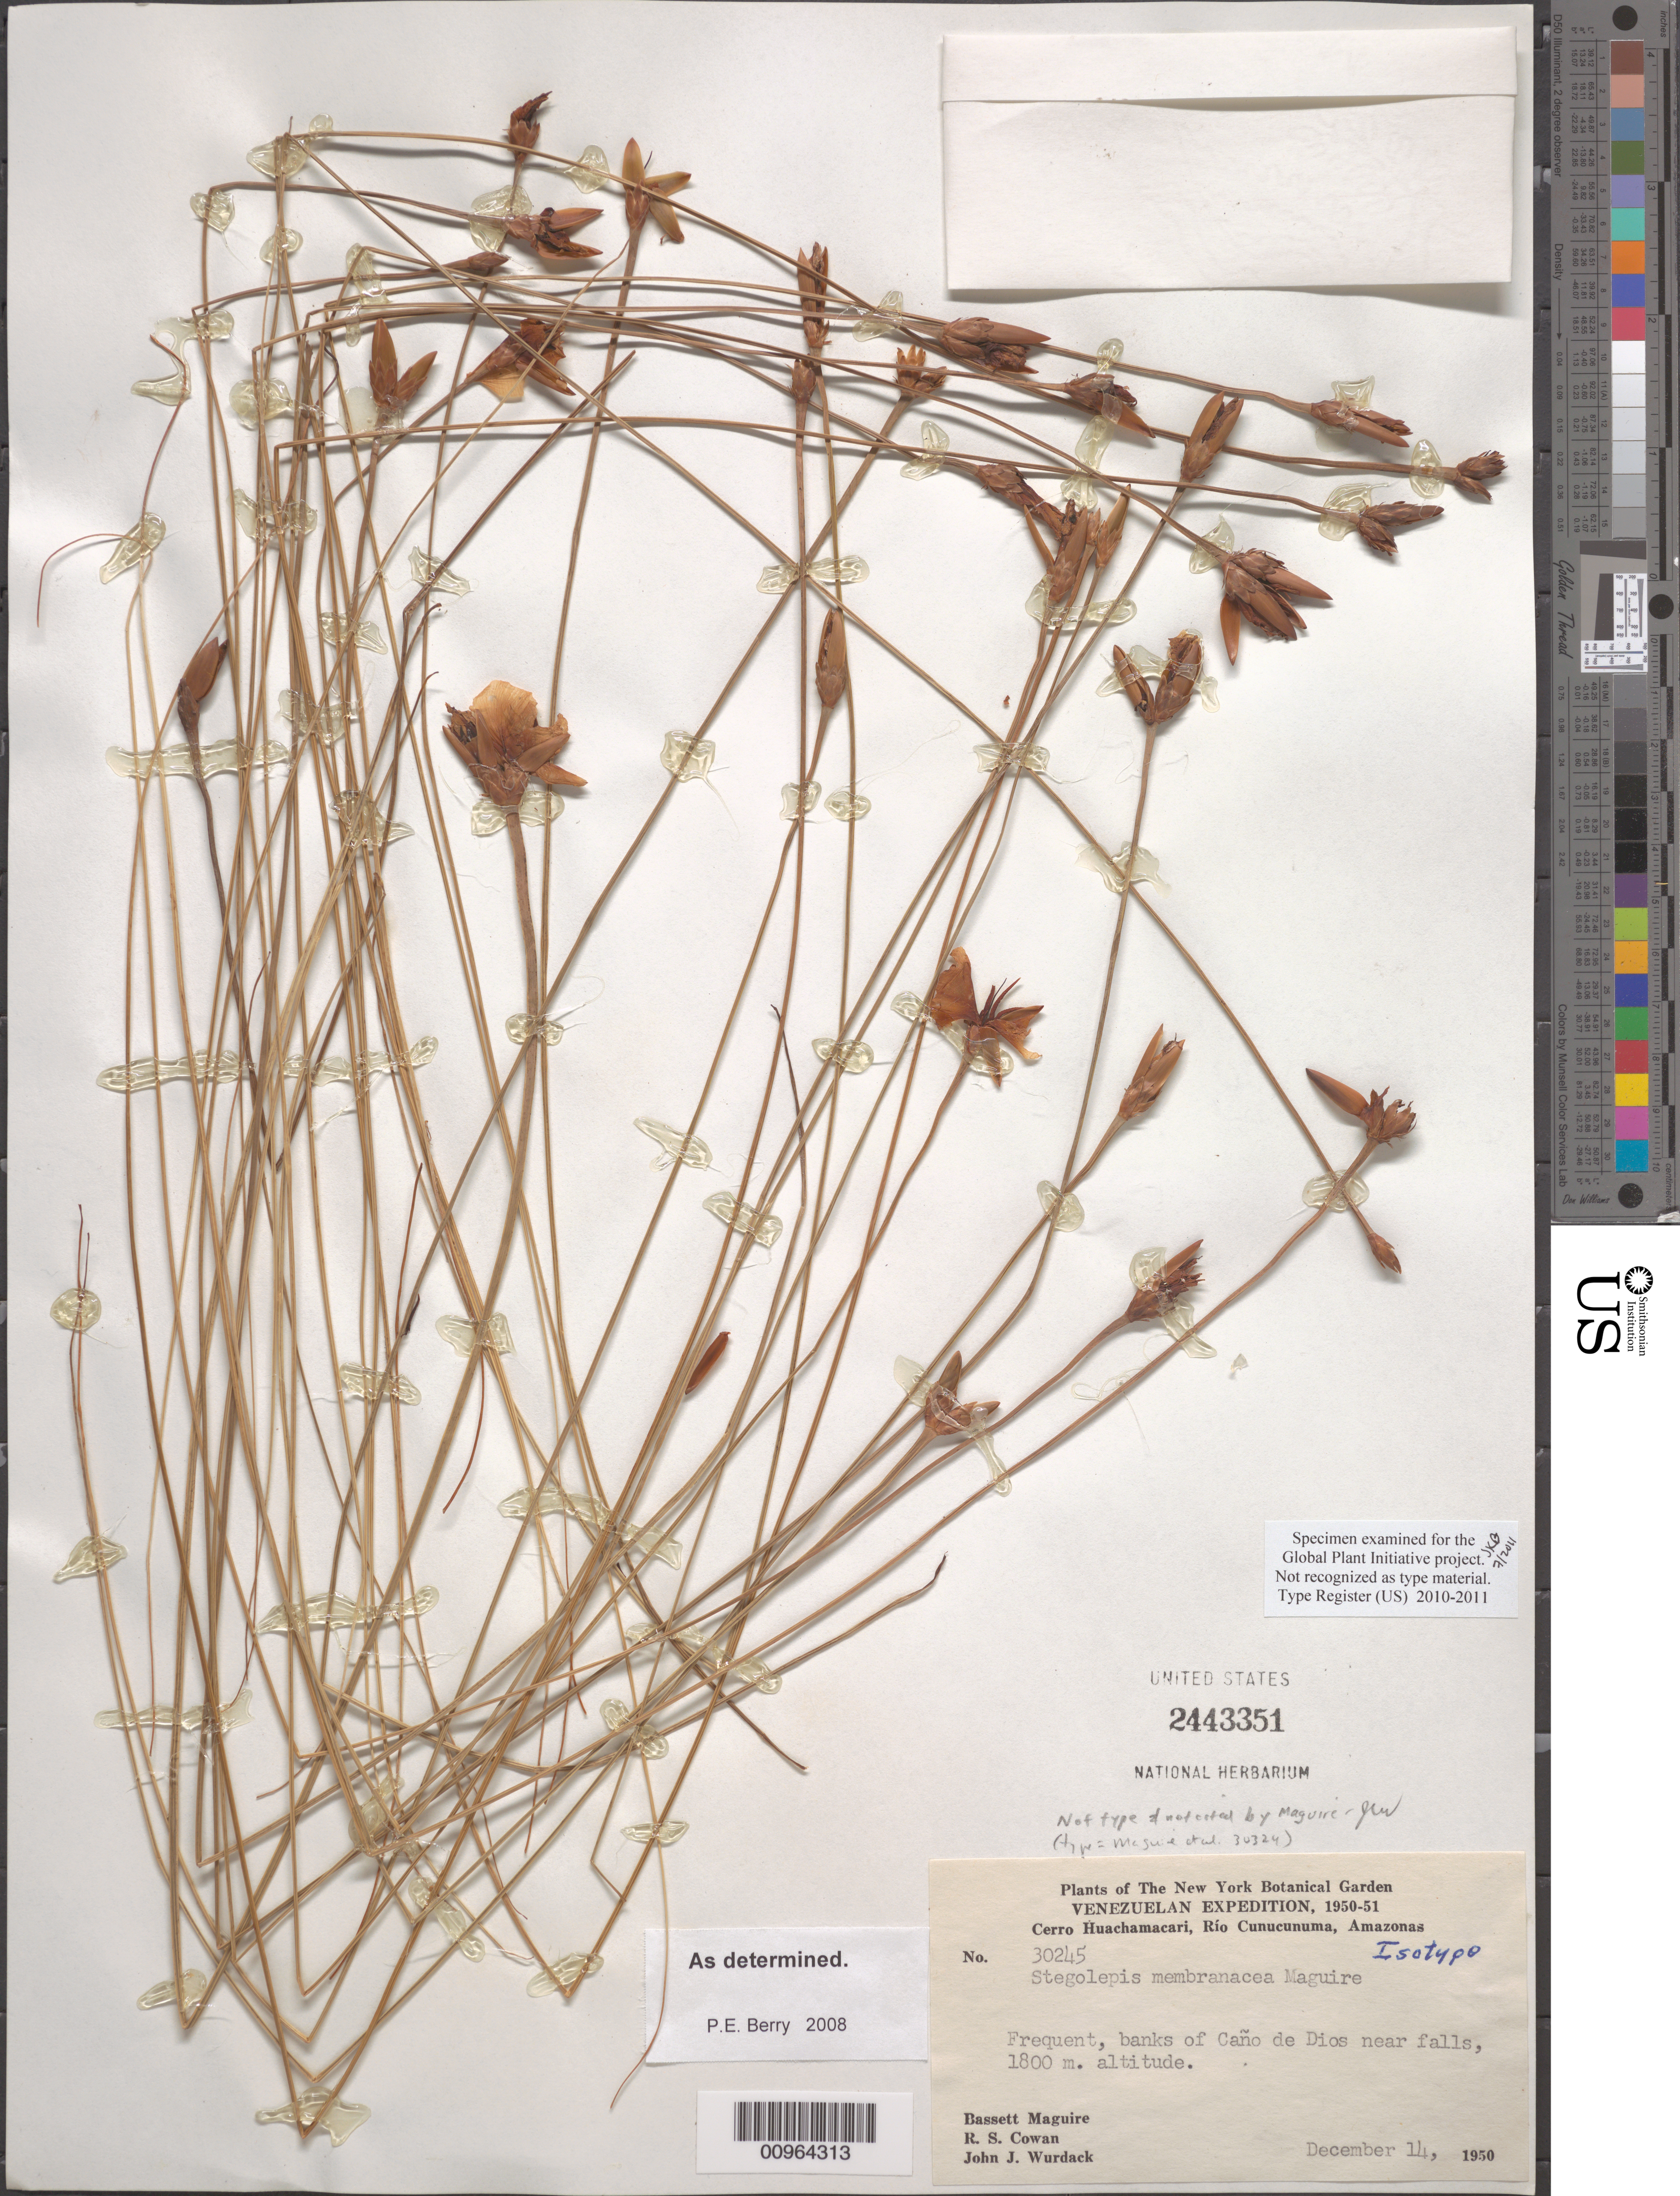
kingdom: Plantae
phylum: Tracheophyta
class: Liliopsida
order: Poales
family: Rapateaceae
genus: Stegolepis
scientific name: Stegolepis membranacea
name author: Maguire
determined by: Berry, P. E., (WIS), University of Wisconsin - Madison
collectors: B. Maguire, R. S. Cowan & J. J. Wurdack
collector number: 30245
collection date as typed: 14-Dec-50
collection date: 1950-12-14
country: Venezuela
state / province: Amazonas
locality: Cerro Huachamacari, Río Cunucunuma, banks of Caño de Dios near falls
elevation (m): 1800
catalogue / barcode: US 2443351